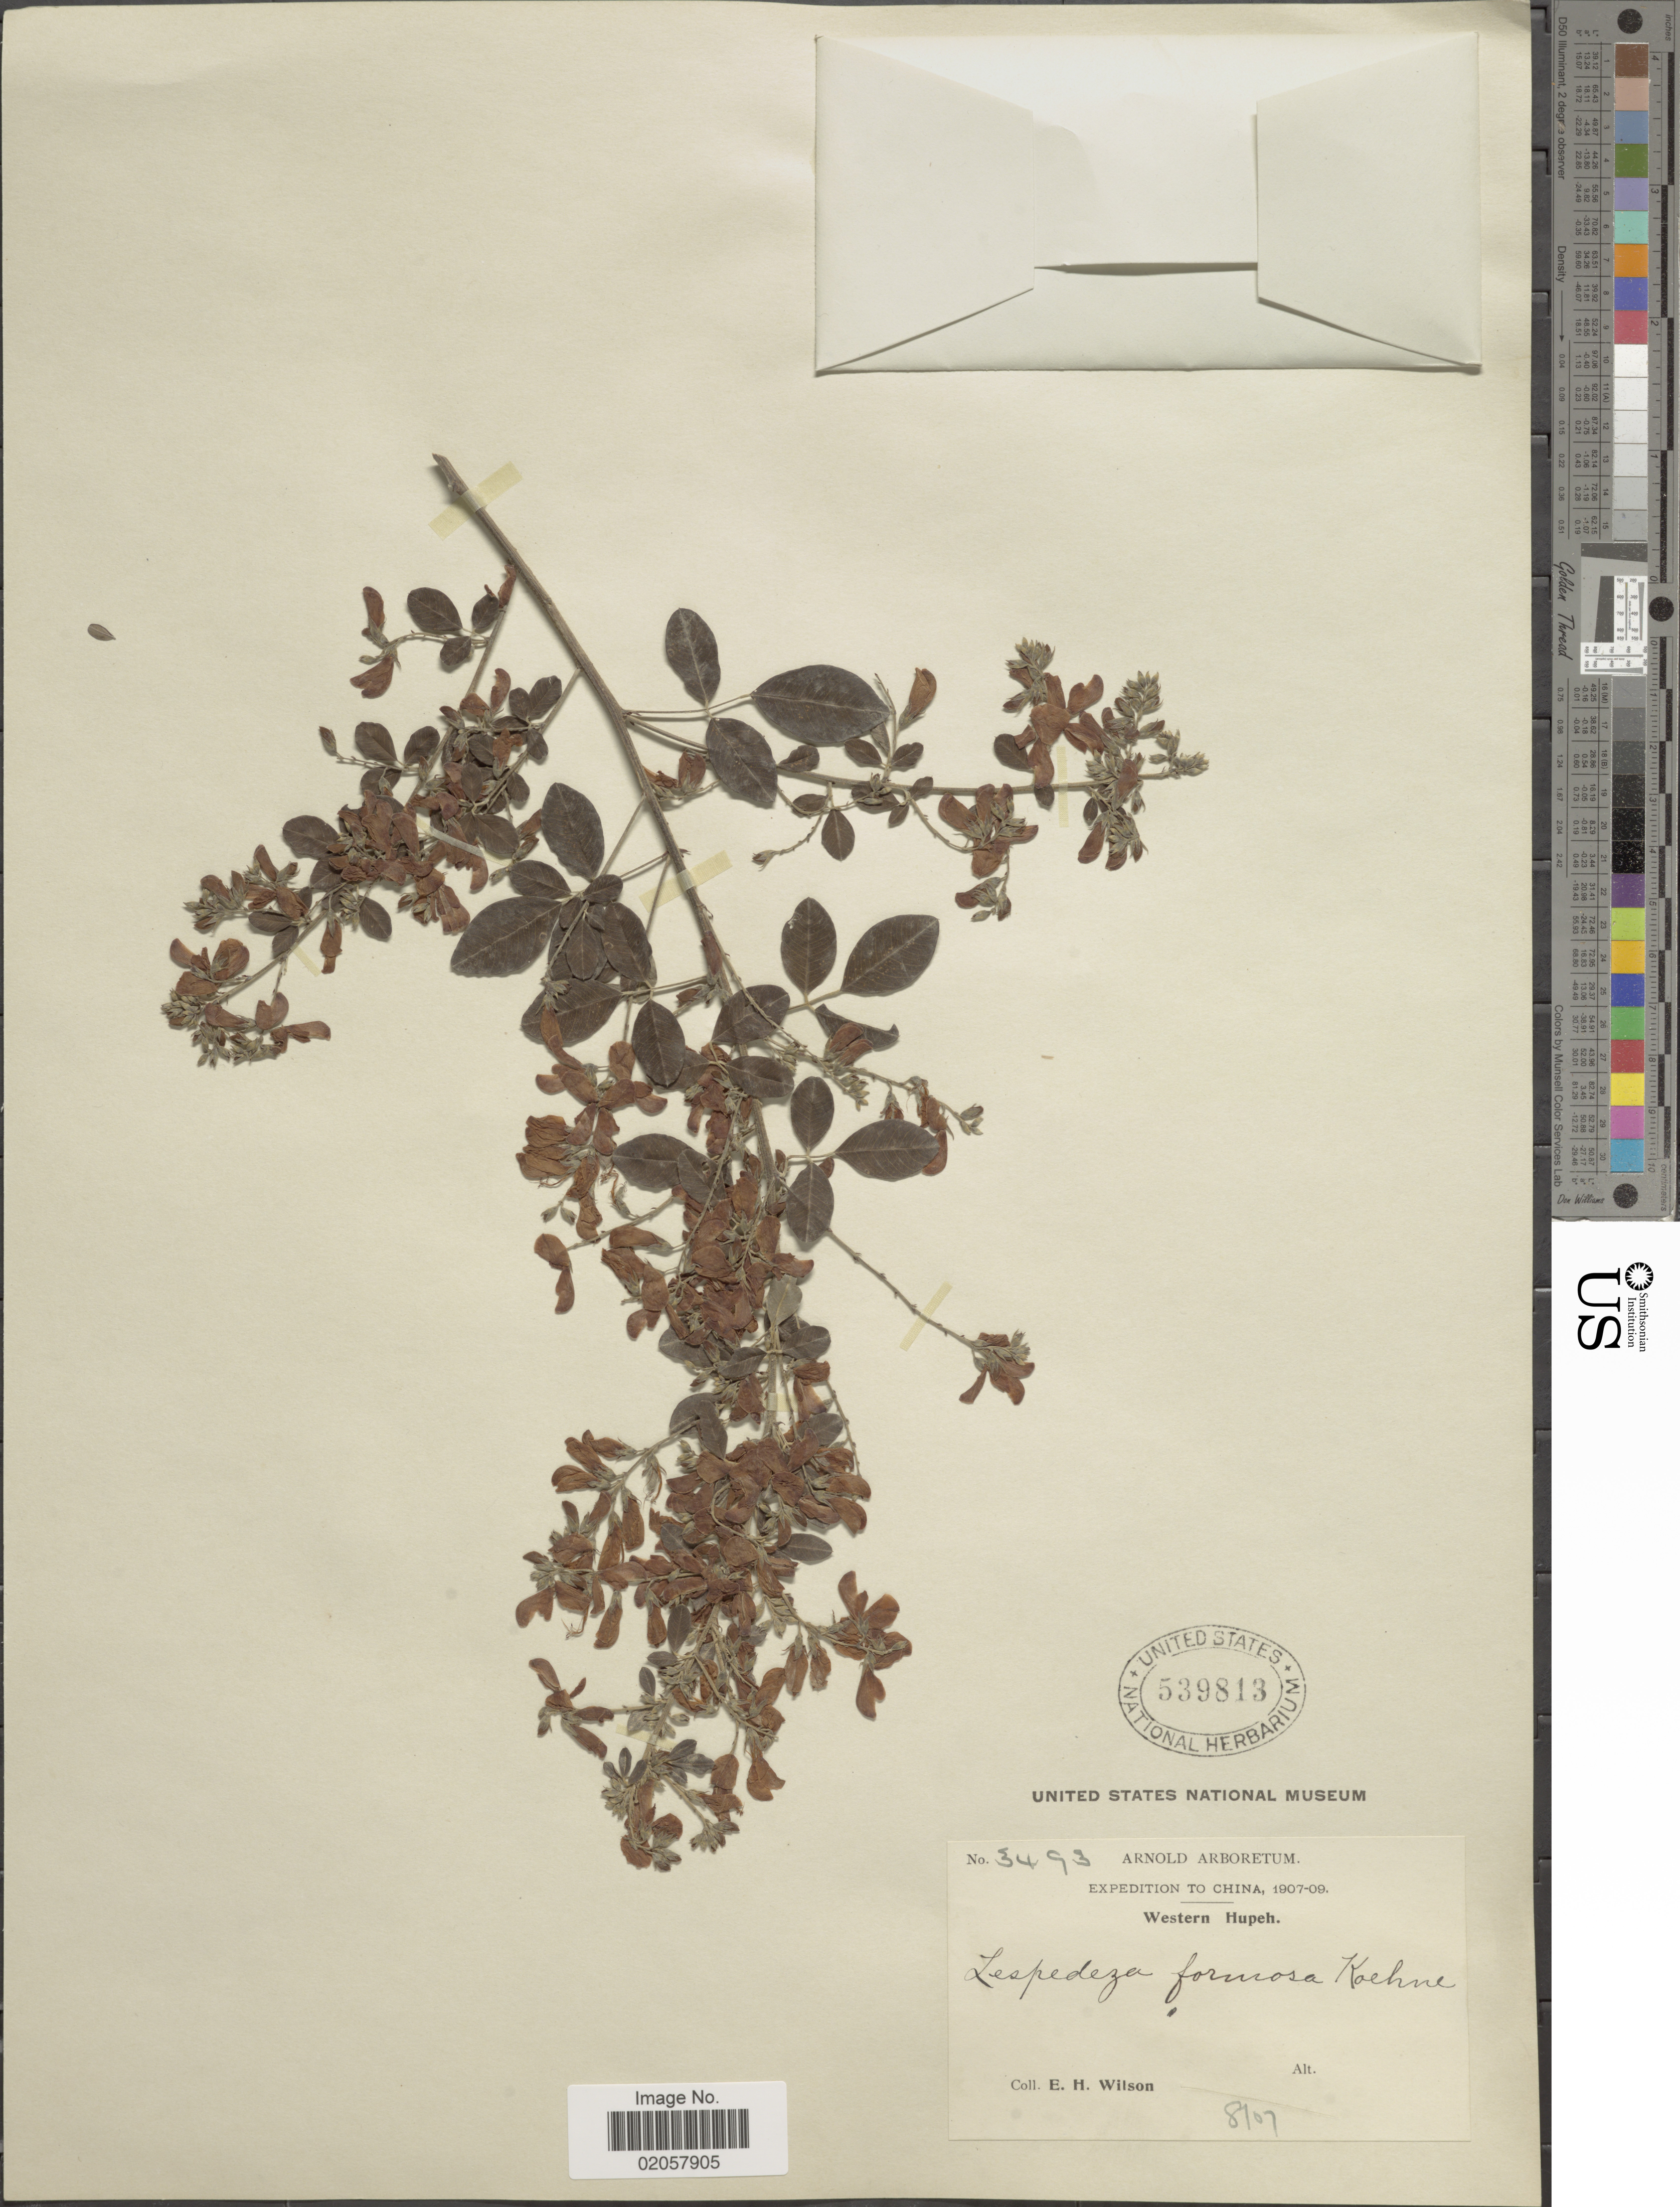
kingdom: Plantae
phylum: Tracheophyta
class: Magnoliopsida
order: Fabales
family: Fabaceae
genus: Lespedeza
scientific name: Lespedeza formosa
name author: (Vogel) Koehne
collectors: E. Wilson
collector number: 3493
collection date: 1907-08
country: China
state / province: Hubei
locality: Western Hupeh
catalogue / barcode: US 539813